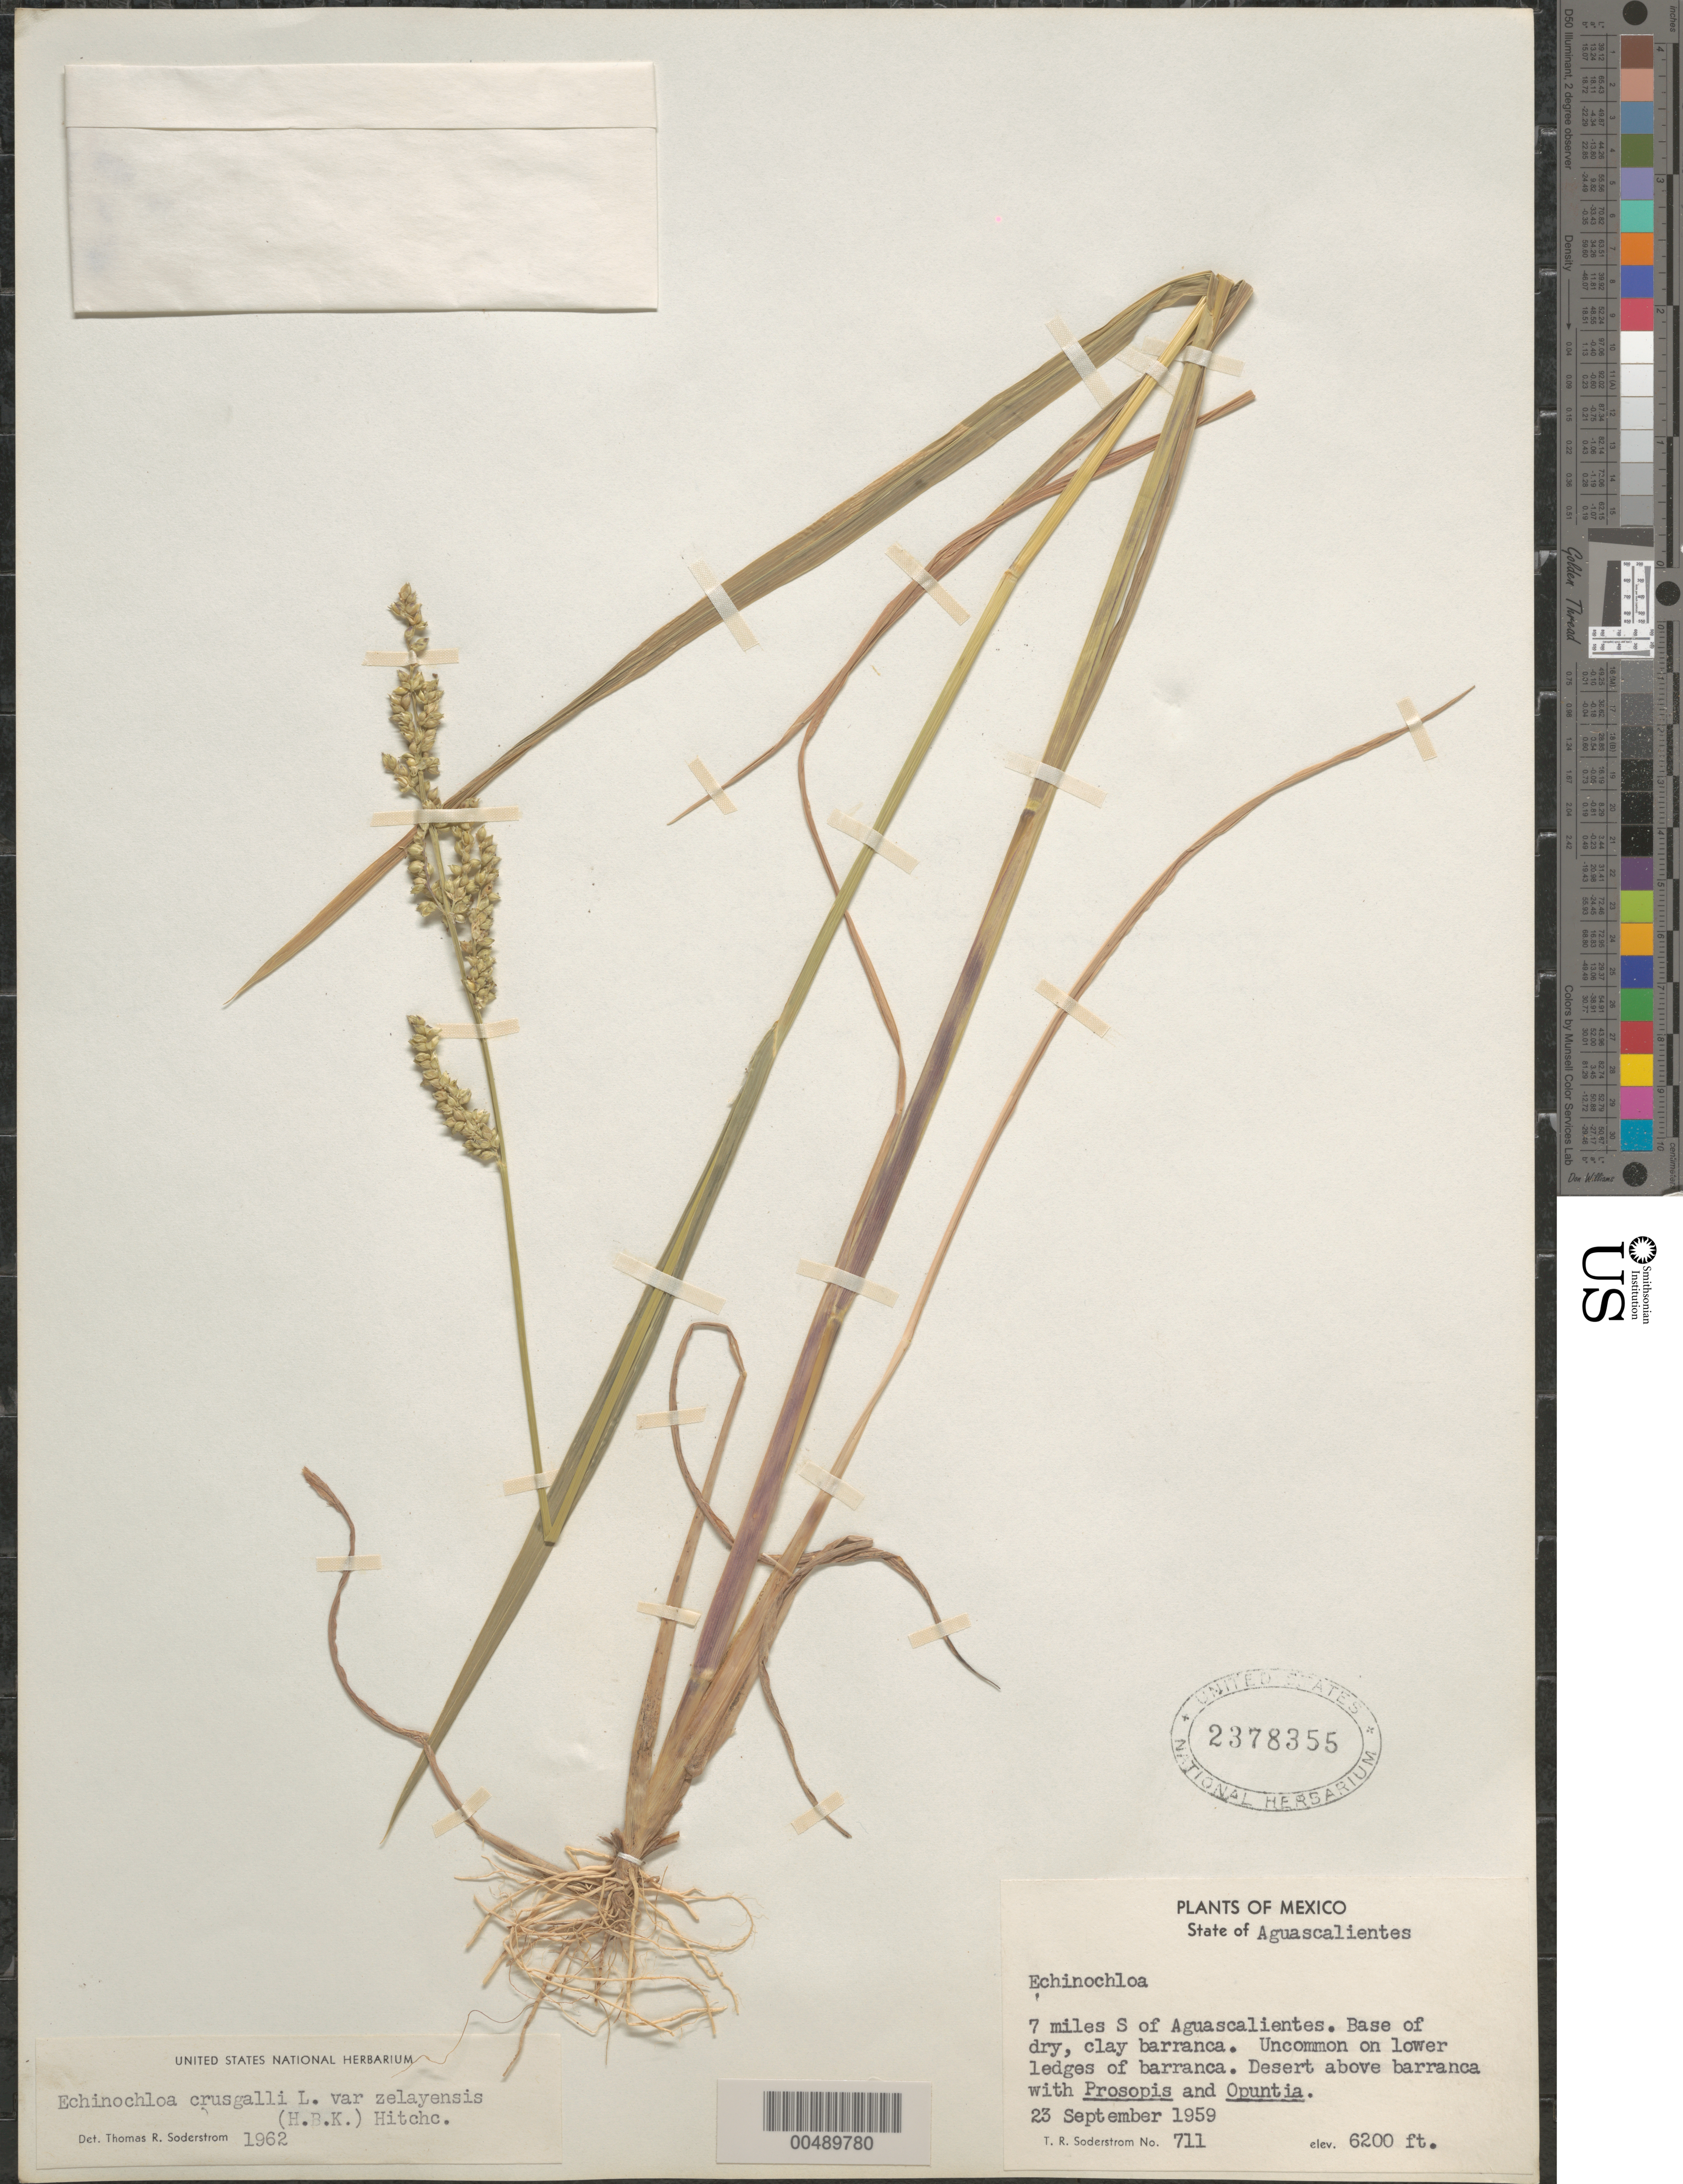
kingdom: Plantae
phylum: Tracheophyta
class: Liliopsida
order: Poales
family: Poaceae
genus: Echinochloa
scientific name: Echinochloa crus-galli var. zelayensis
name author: (Kunth) Hitchc.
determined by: Soderstrom, T. R.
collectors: T. R. Soderstrom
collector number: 711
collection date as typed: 23 Sep 1959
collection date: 1959-09-23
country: Mexico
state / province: Aguascalientes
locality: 7 mi S of Aguascalientes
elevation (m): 1890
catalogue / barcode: US 2378355